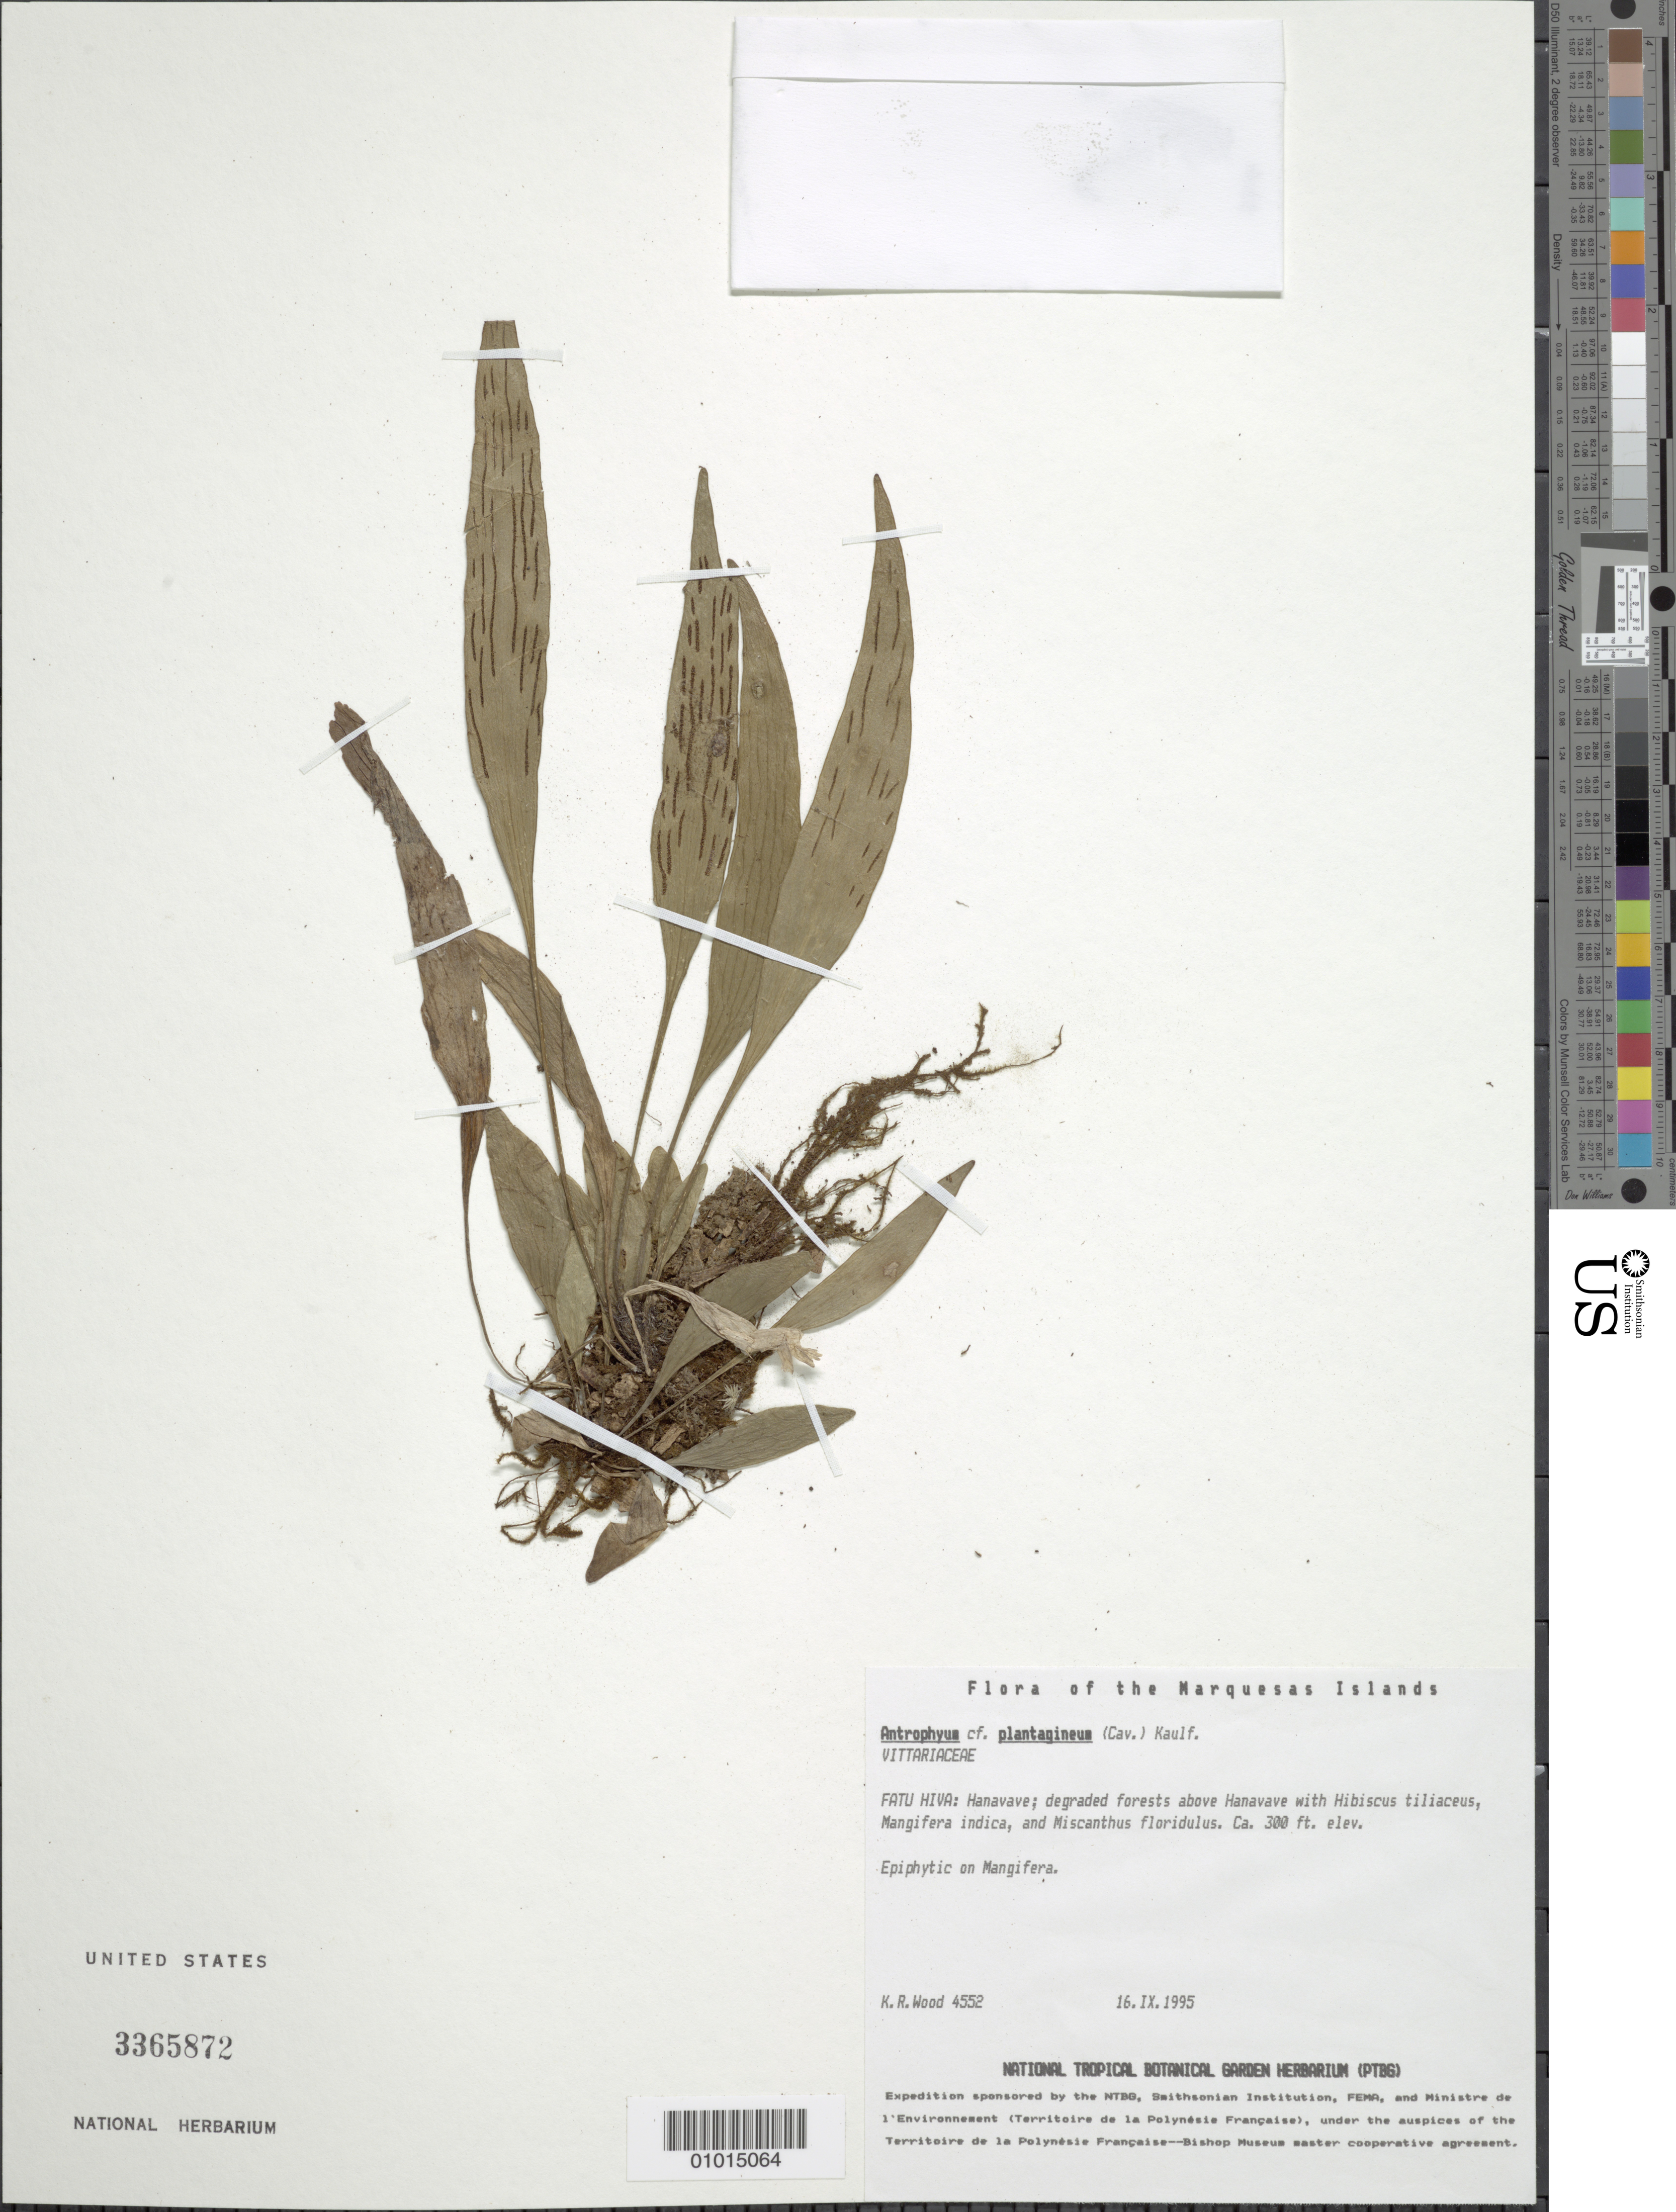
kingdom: Plantae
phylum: Tracheophyta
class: Polypodiopsida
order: Polypodiales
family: Pteridaceae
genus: Antrophyum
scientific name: Antrophyum plantagineum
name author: (Cav.) Kaulf.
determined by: Lorence, David H., (PTBG), National Tropical Botanical Garden (UNITED STATES)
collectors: K. R. Wood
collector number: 4552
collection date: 1995-09-16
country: French Polynesia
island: Fatu Hiva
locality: Hanavave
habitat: Degraded forests above Hanavave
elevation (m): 91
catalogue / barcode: US 3365872